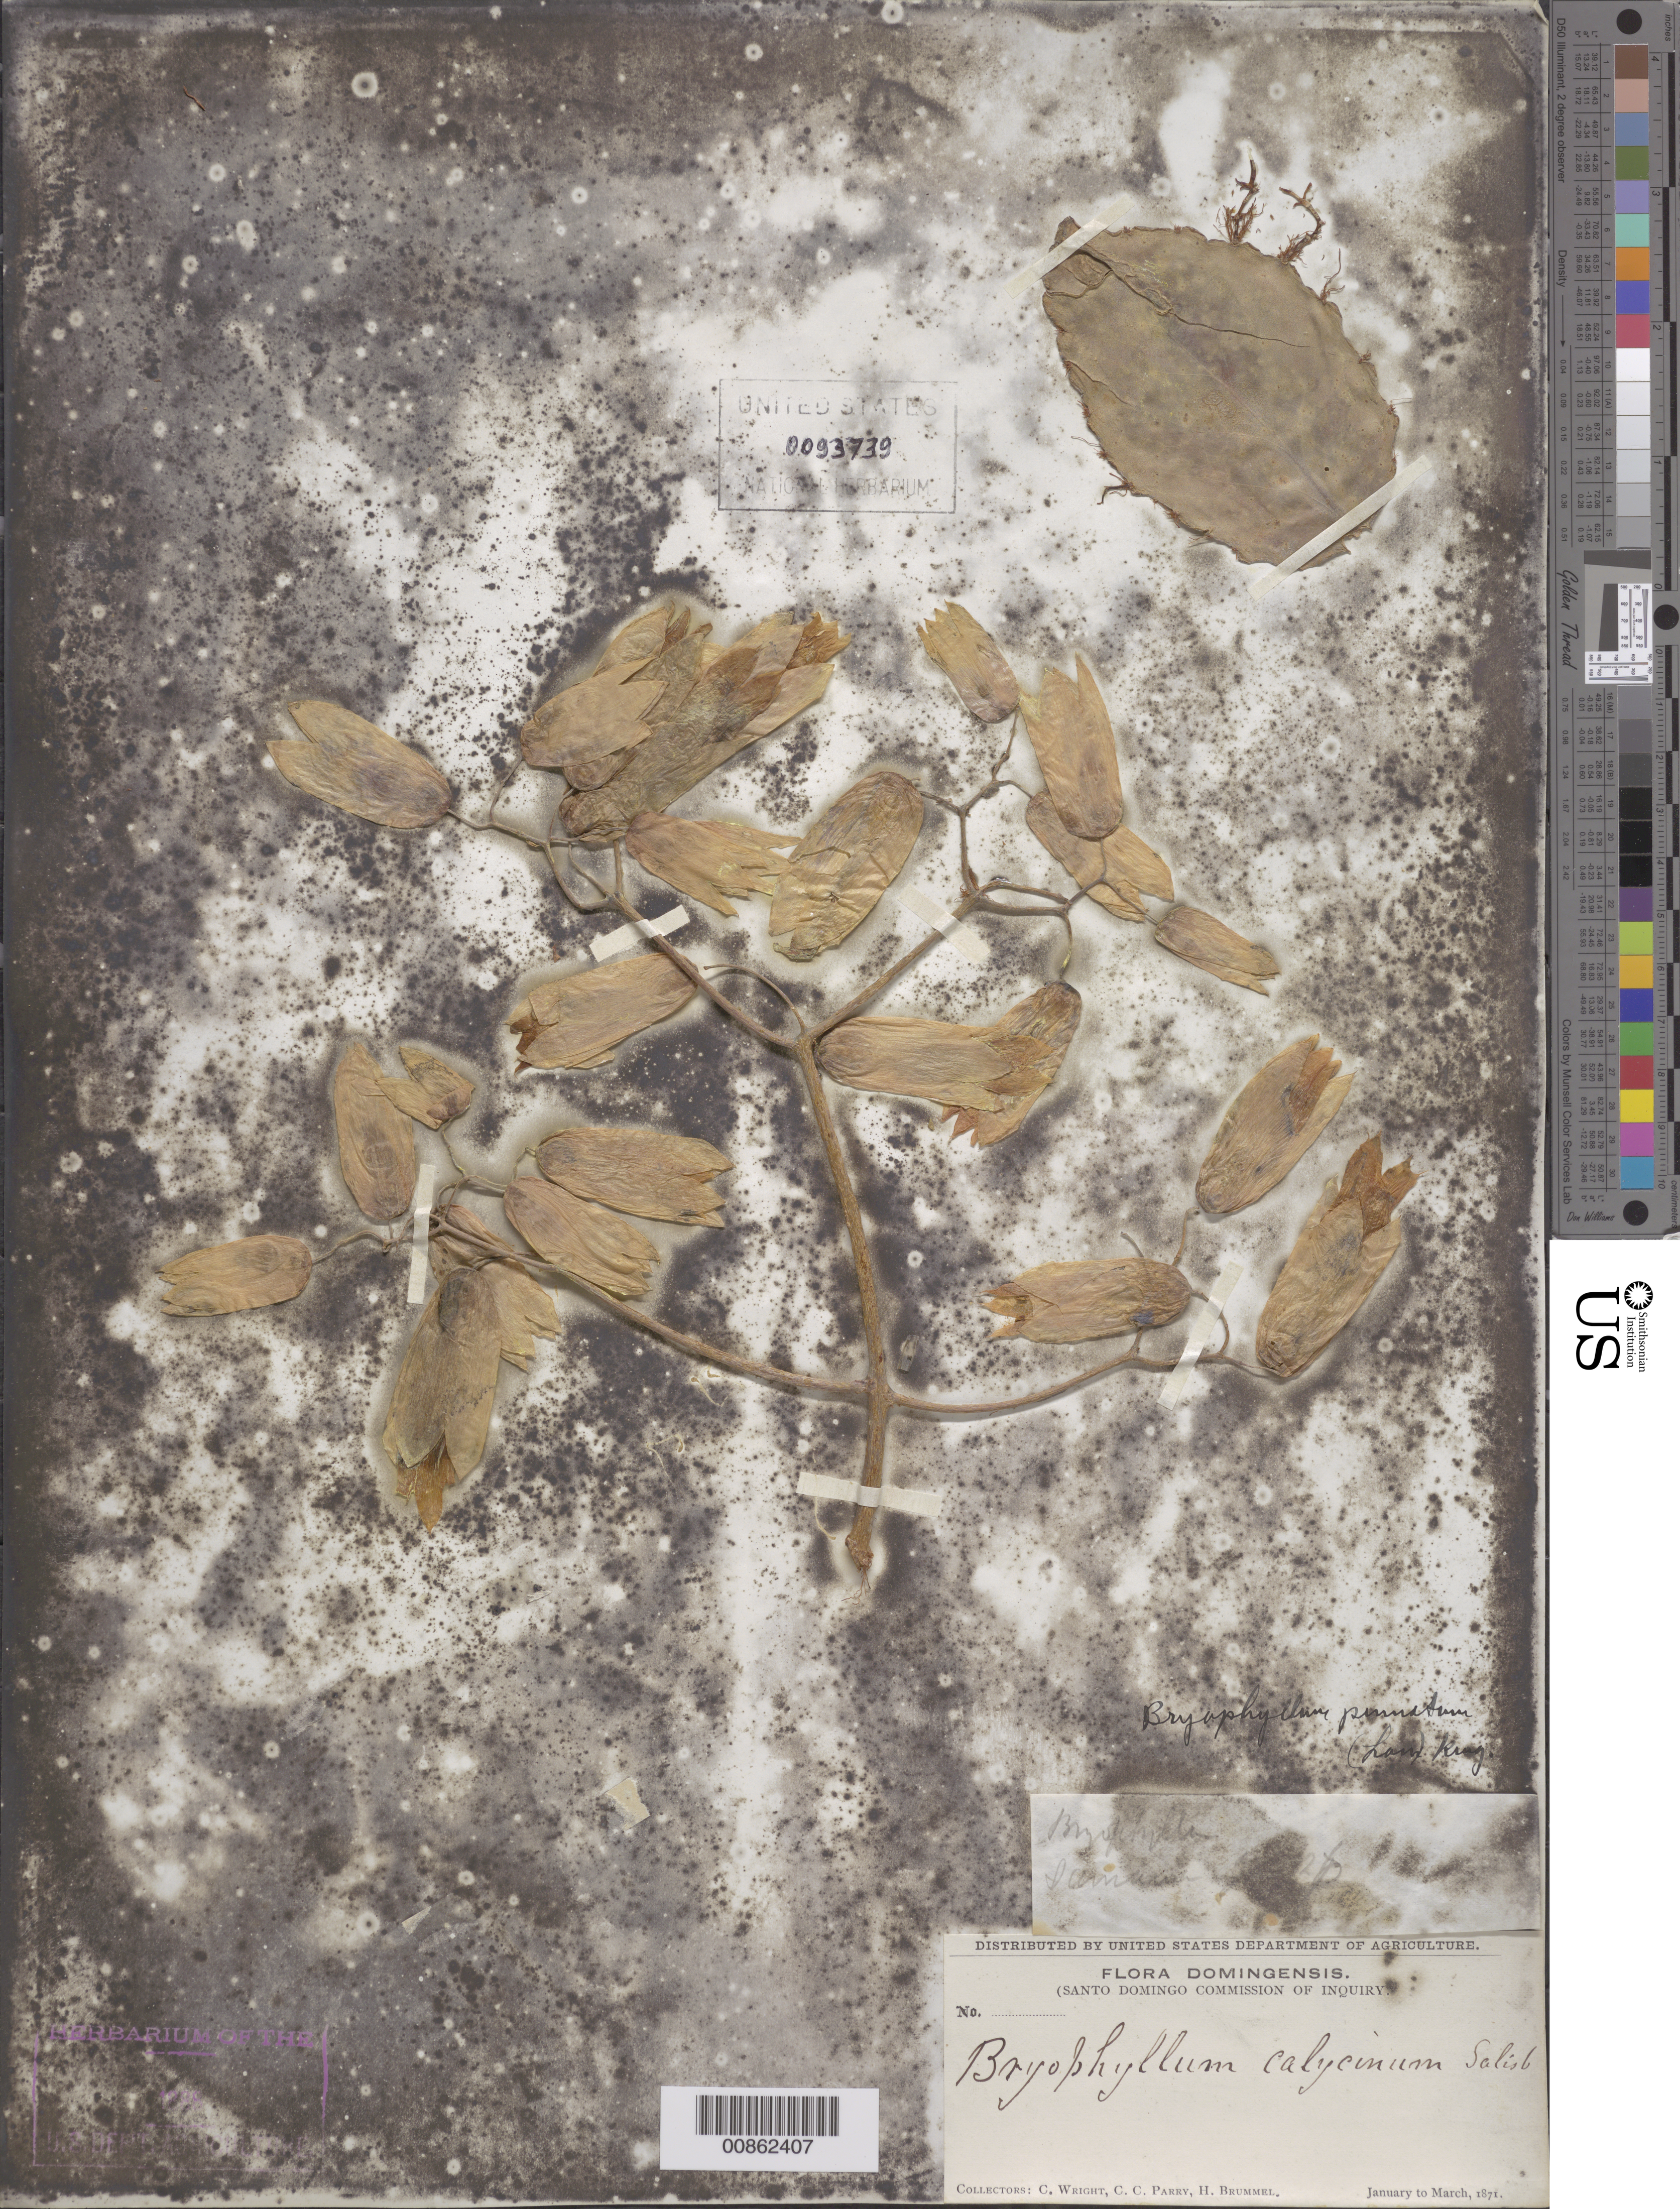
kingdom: Plantae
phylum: Tracheophyta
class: Magnoliopsida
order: Saxifragales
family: Crassulaceae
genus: Kalanchoe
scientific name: Kalanchoe pinnata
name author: (Lam.) Pers.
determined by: Strong, Mark T., (BOT), Smithsonian Institution - National Museum of Natural History (UNITED STATES)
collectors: C. Wright, C. C. Parry & H. Brummel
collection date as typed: Jan 1871 to -- Mar 1871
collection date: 1871-01/1871-03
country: Dominican Republic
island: Hispaniola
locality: Dominican Republic.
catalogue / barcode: US 93739